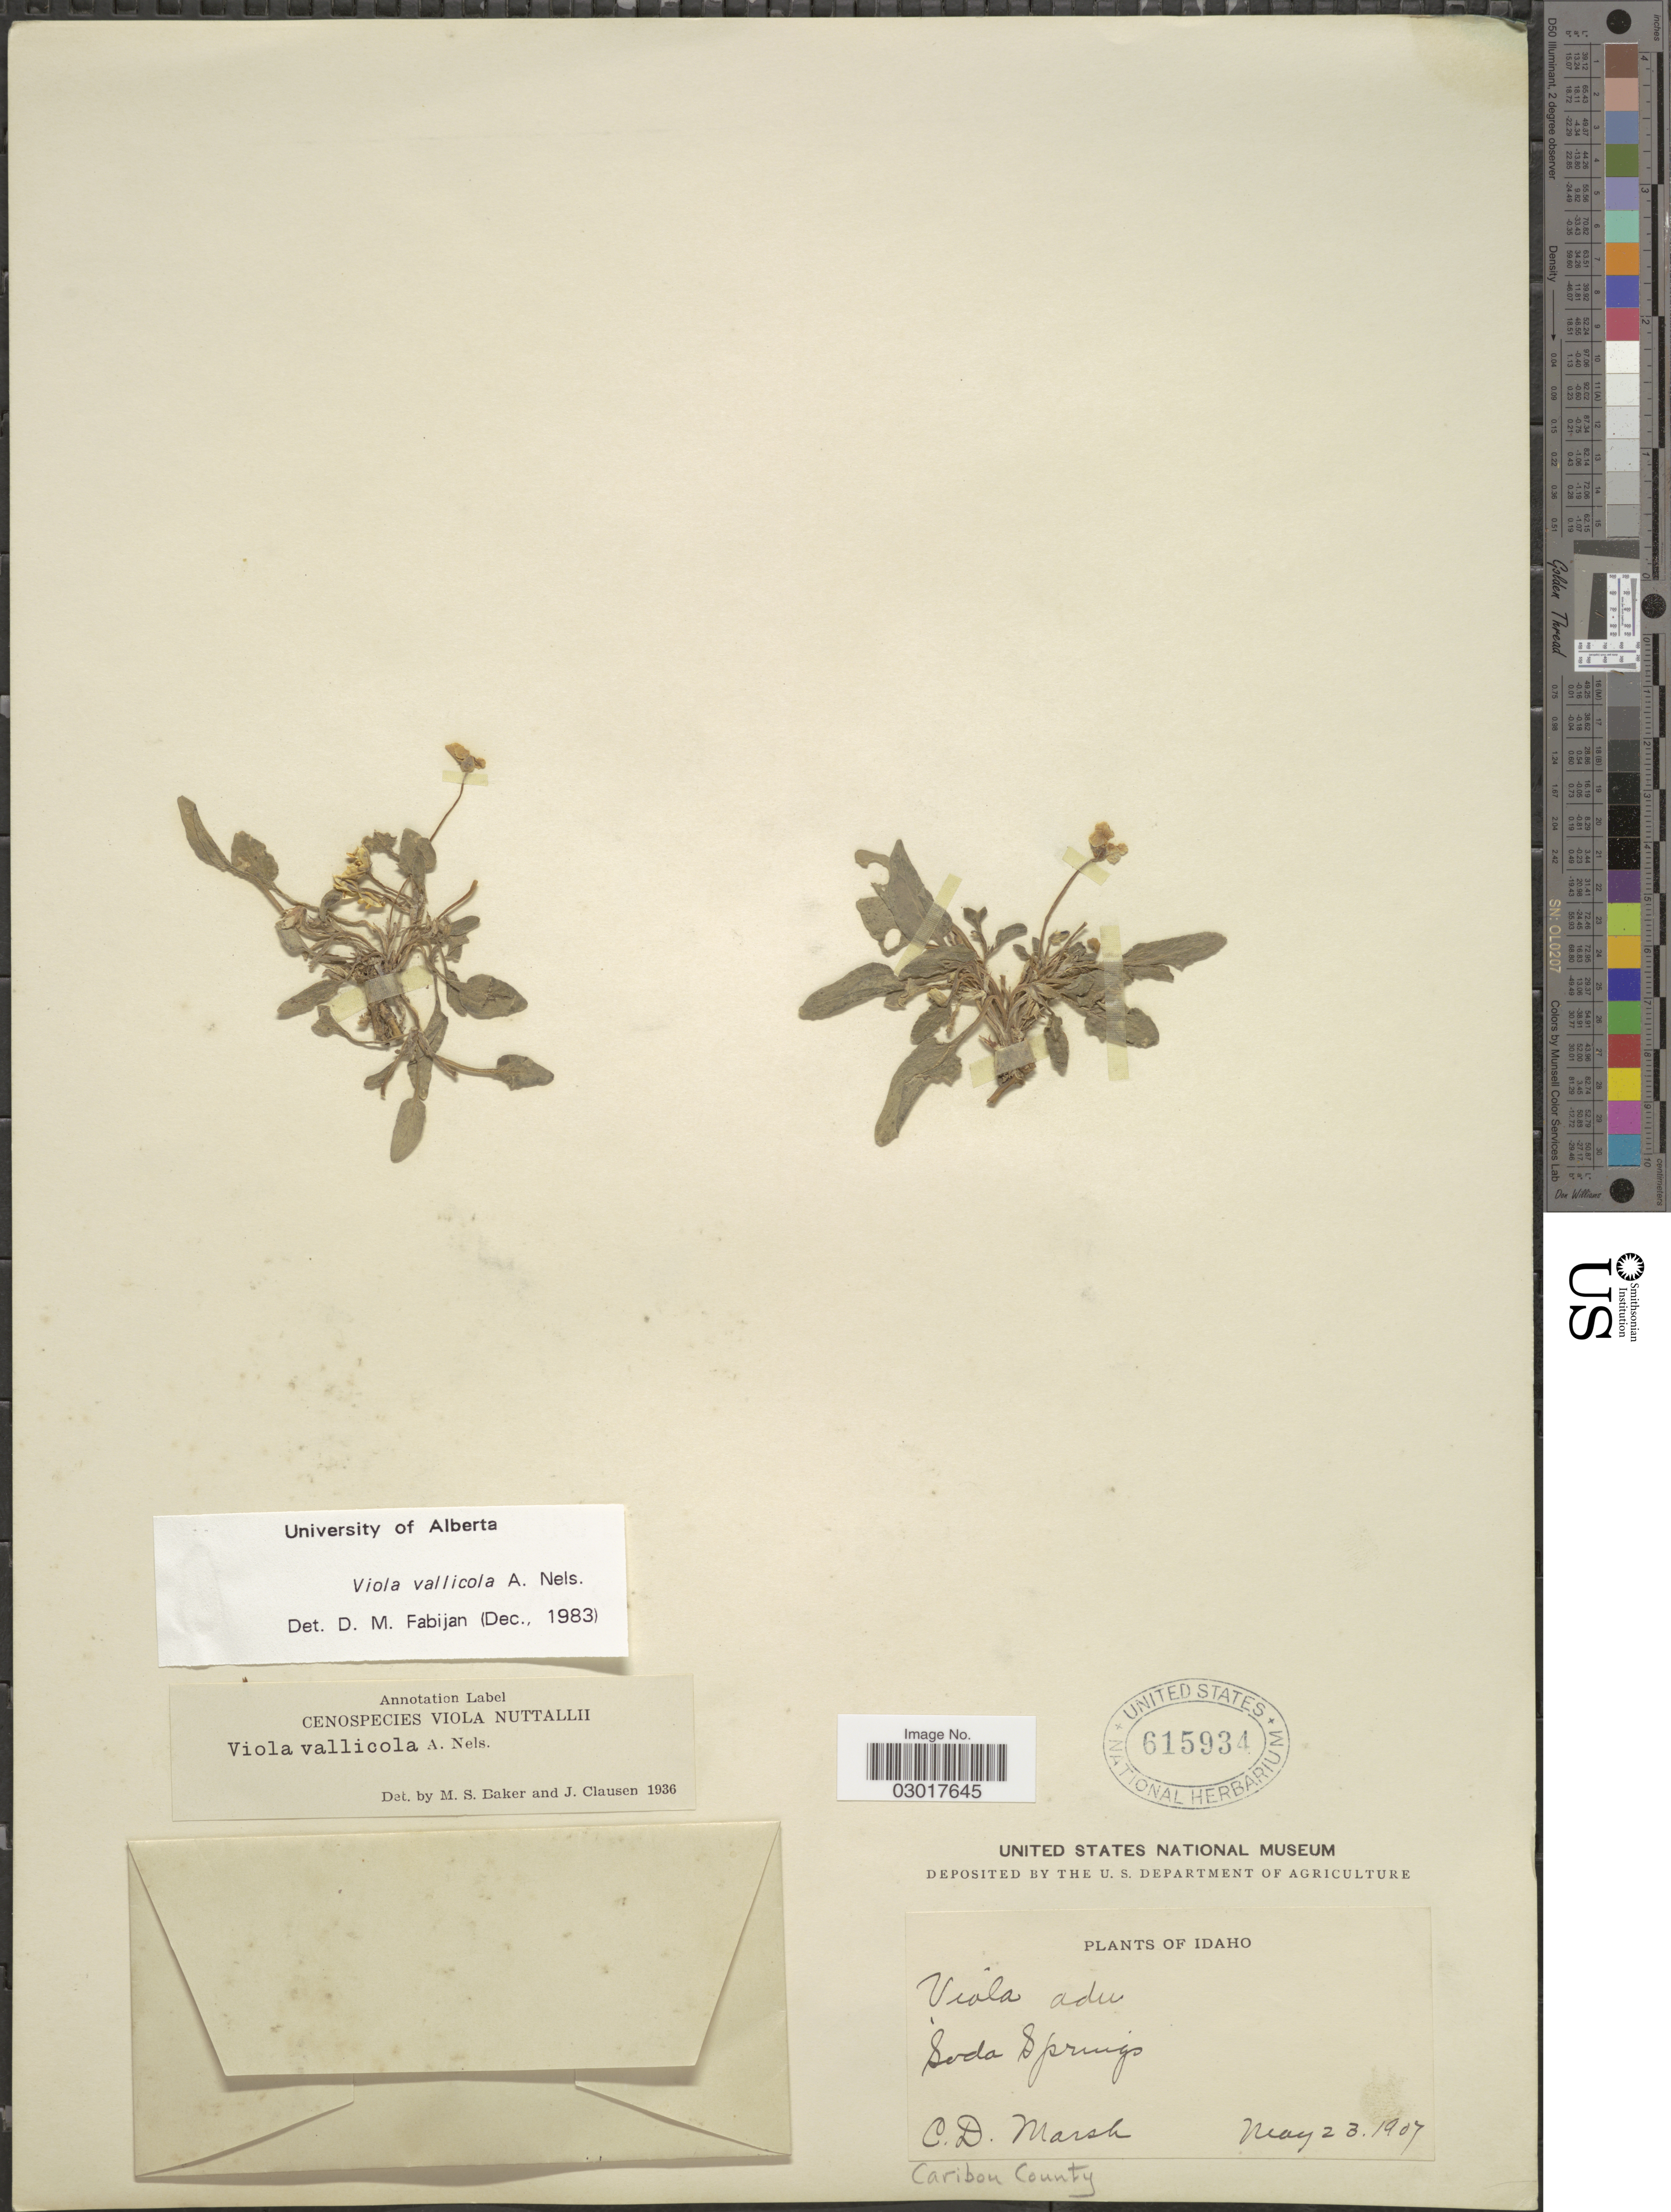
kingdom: Plantae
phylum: Tracheophyta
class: Magnoliopsida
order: Malpighiales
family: Violaceae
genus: Viola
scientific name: Viola vallicola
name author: A. Nelson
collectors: C. D. Marsh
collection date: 1907-05-23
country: United States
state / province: Idaho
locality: Soda Springs, Caribou County.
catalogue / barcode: US 615934